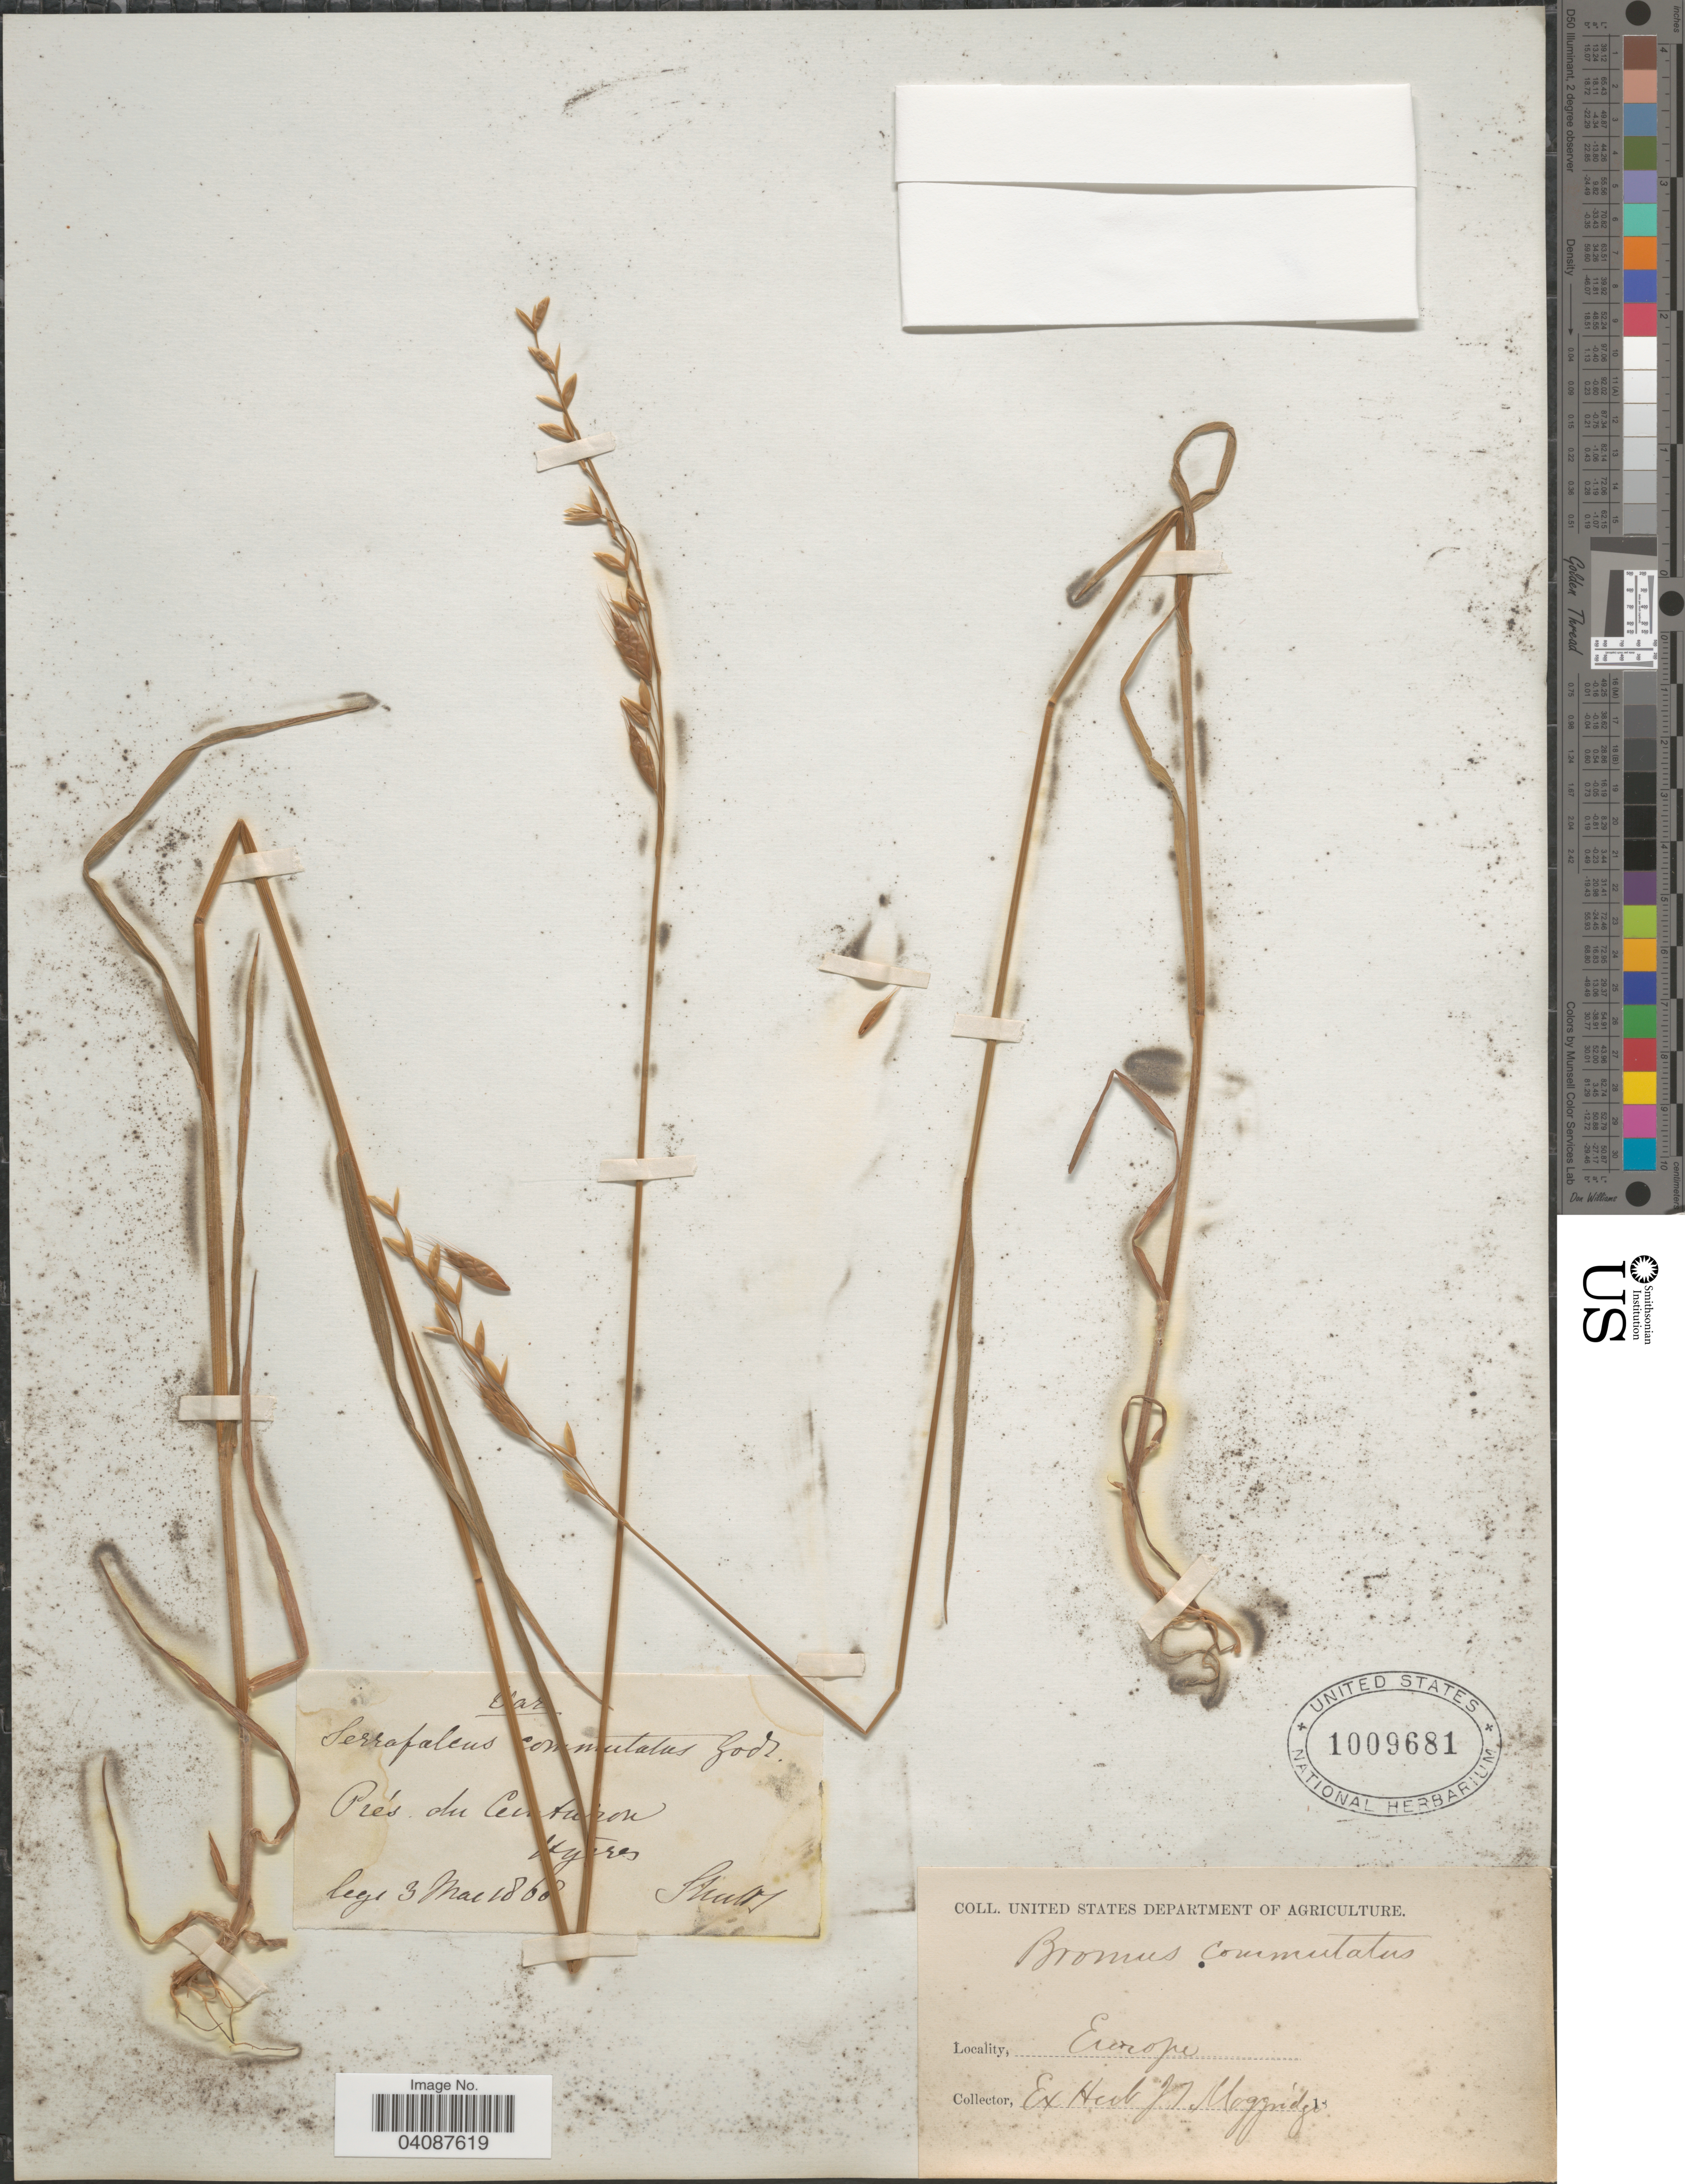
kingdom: Plantae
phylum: Tracheophyta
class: Liliopsida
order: Poales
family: Poaceae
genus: Bromus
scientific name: Bromus commutatus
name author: Schrad.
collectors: -. Schultz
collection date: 1868-05-03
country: France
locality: Près du Centuron, Hyeres. Europe.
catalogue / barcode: US 1009681